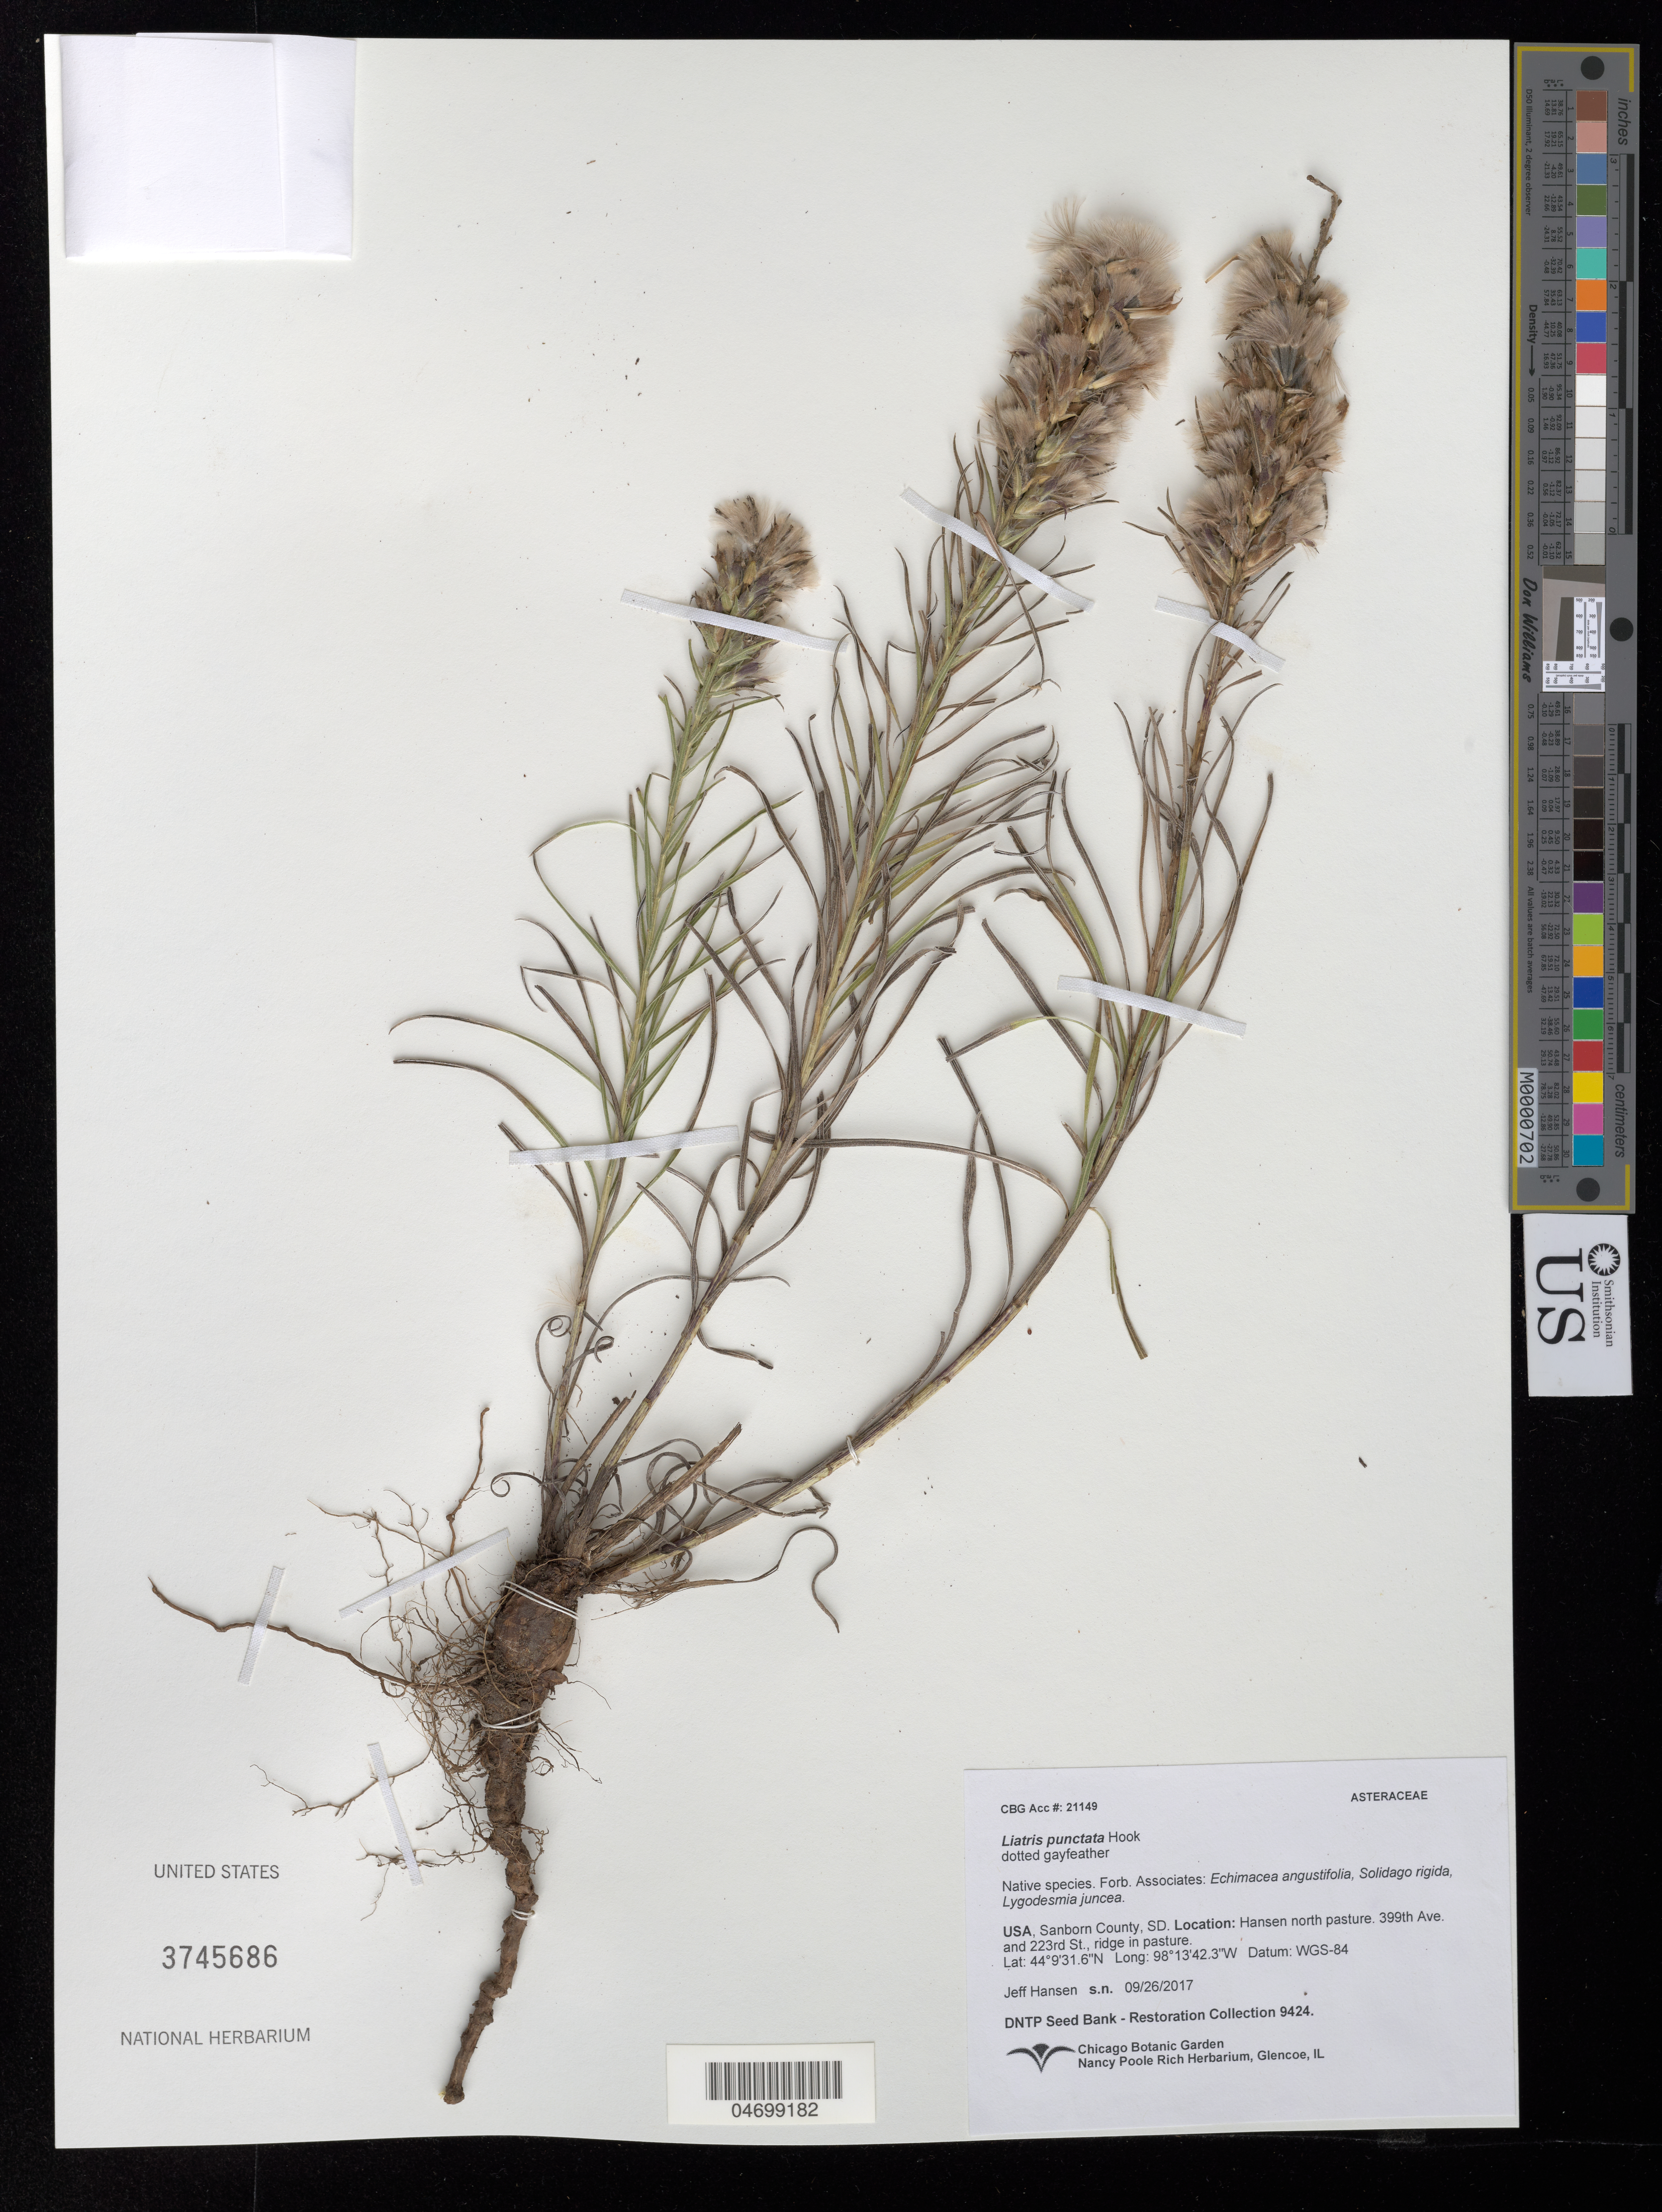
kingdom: Plantae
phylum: Tracheophyta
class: Magnoliopsida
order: Asterales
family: Asteraceae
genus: Liatris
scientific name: Liatris punctata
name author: Hook.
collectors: J. Hansen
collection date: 2017-09-26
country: United States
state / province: South Dakota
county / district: Sanborn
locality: Hansen north pasture, 399th Ave. and 223rd St., ridge in pasture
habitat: With Ericameria angustifolia, Solidago rigida, Lygodesmia juncea.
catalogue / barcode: US 3745686